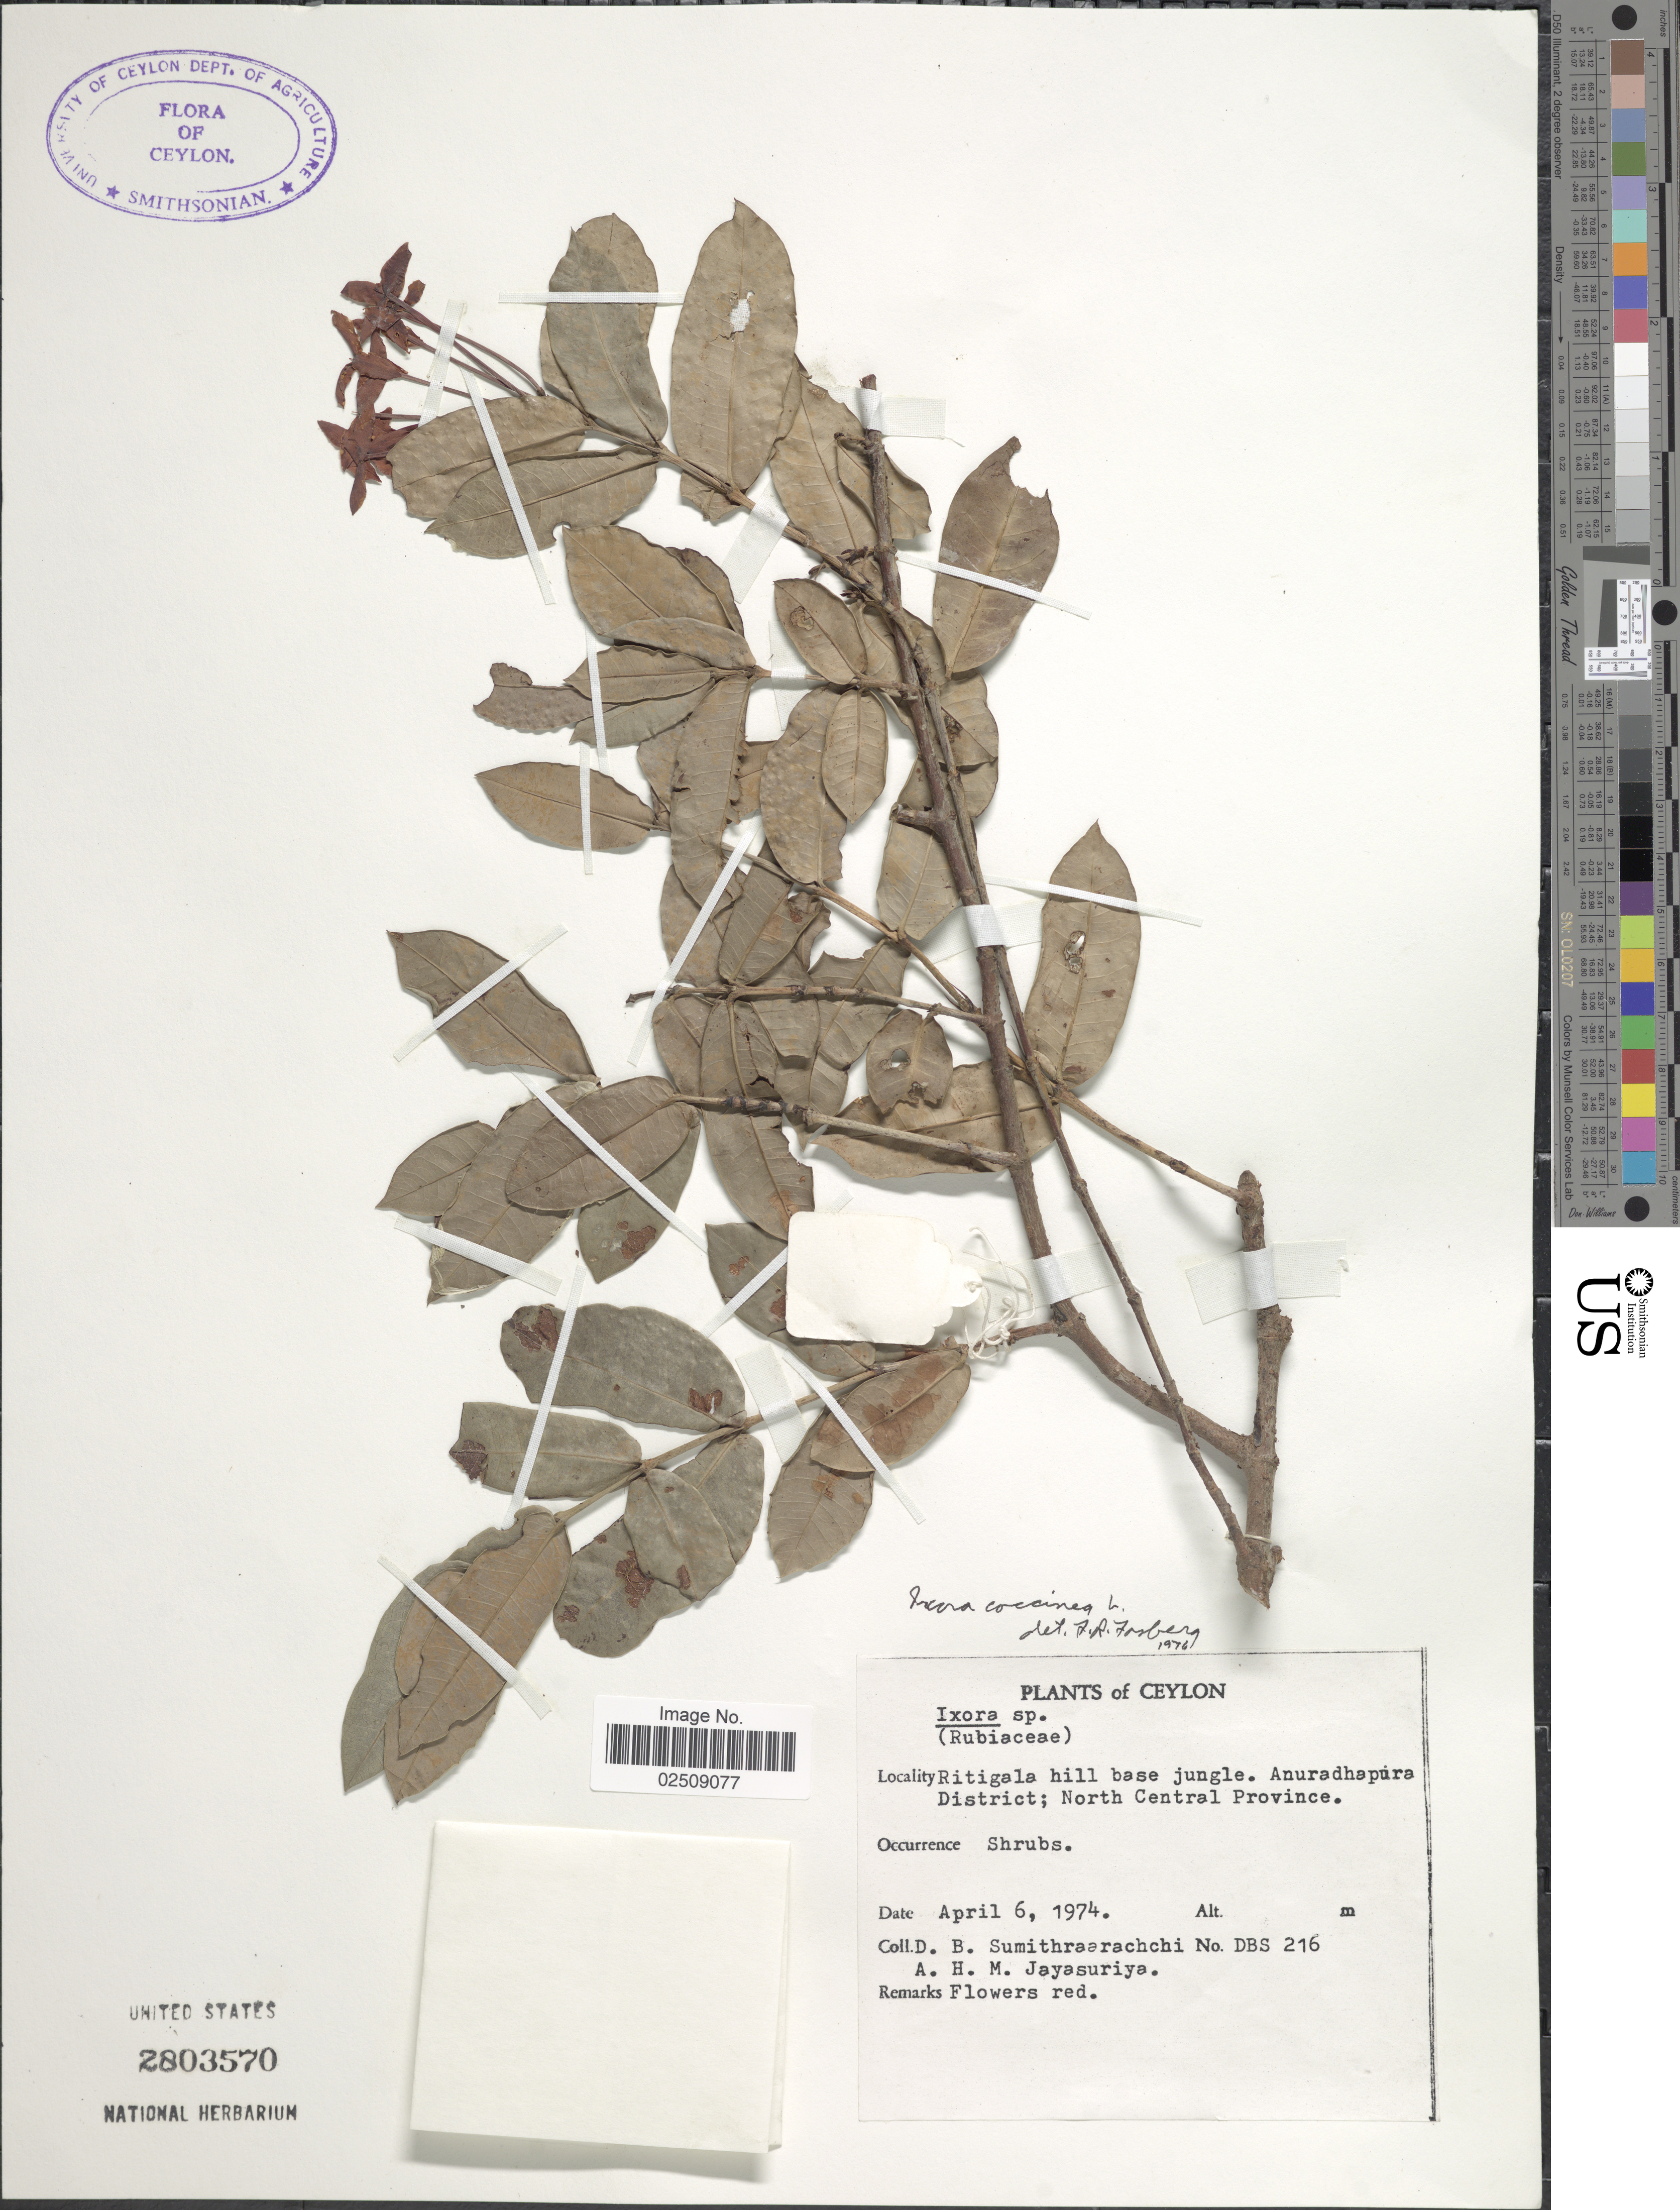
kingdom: Plantae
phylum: Tracheophyta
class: Magnoliopsida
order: Gentianales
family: Rubiaceae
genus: Ixora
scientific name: Ixora coccinea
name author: L.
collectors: D. B. Sumithraarachchi & A. Jayasuriya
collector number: DBS 216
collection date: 1974-04-06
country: Sri Lanka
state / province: North Central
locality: Ceylon. Ritigala hill base jungle. Anuradhapura District; North Central Province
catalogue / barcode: US 2803570